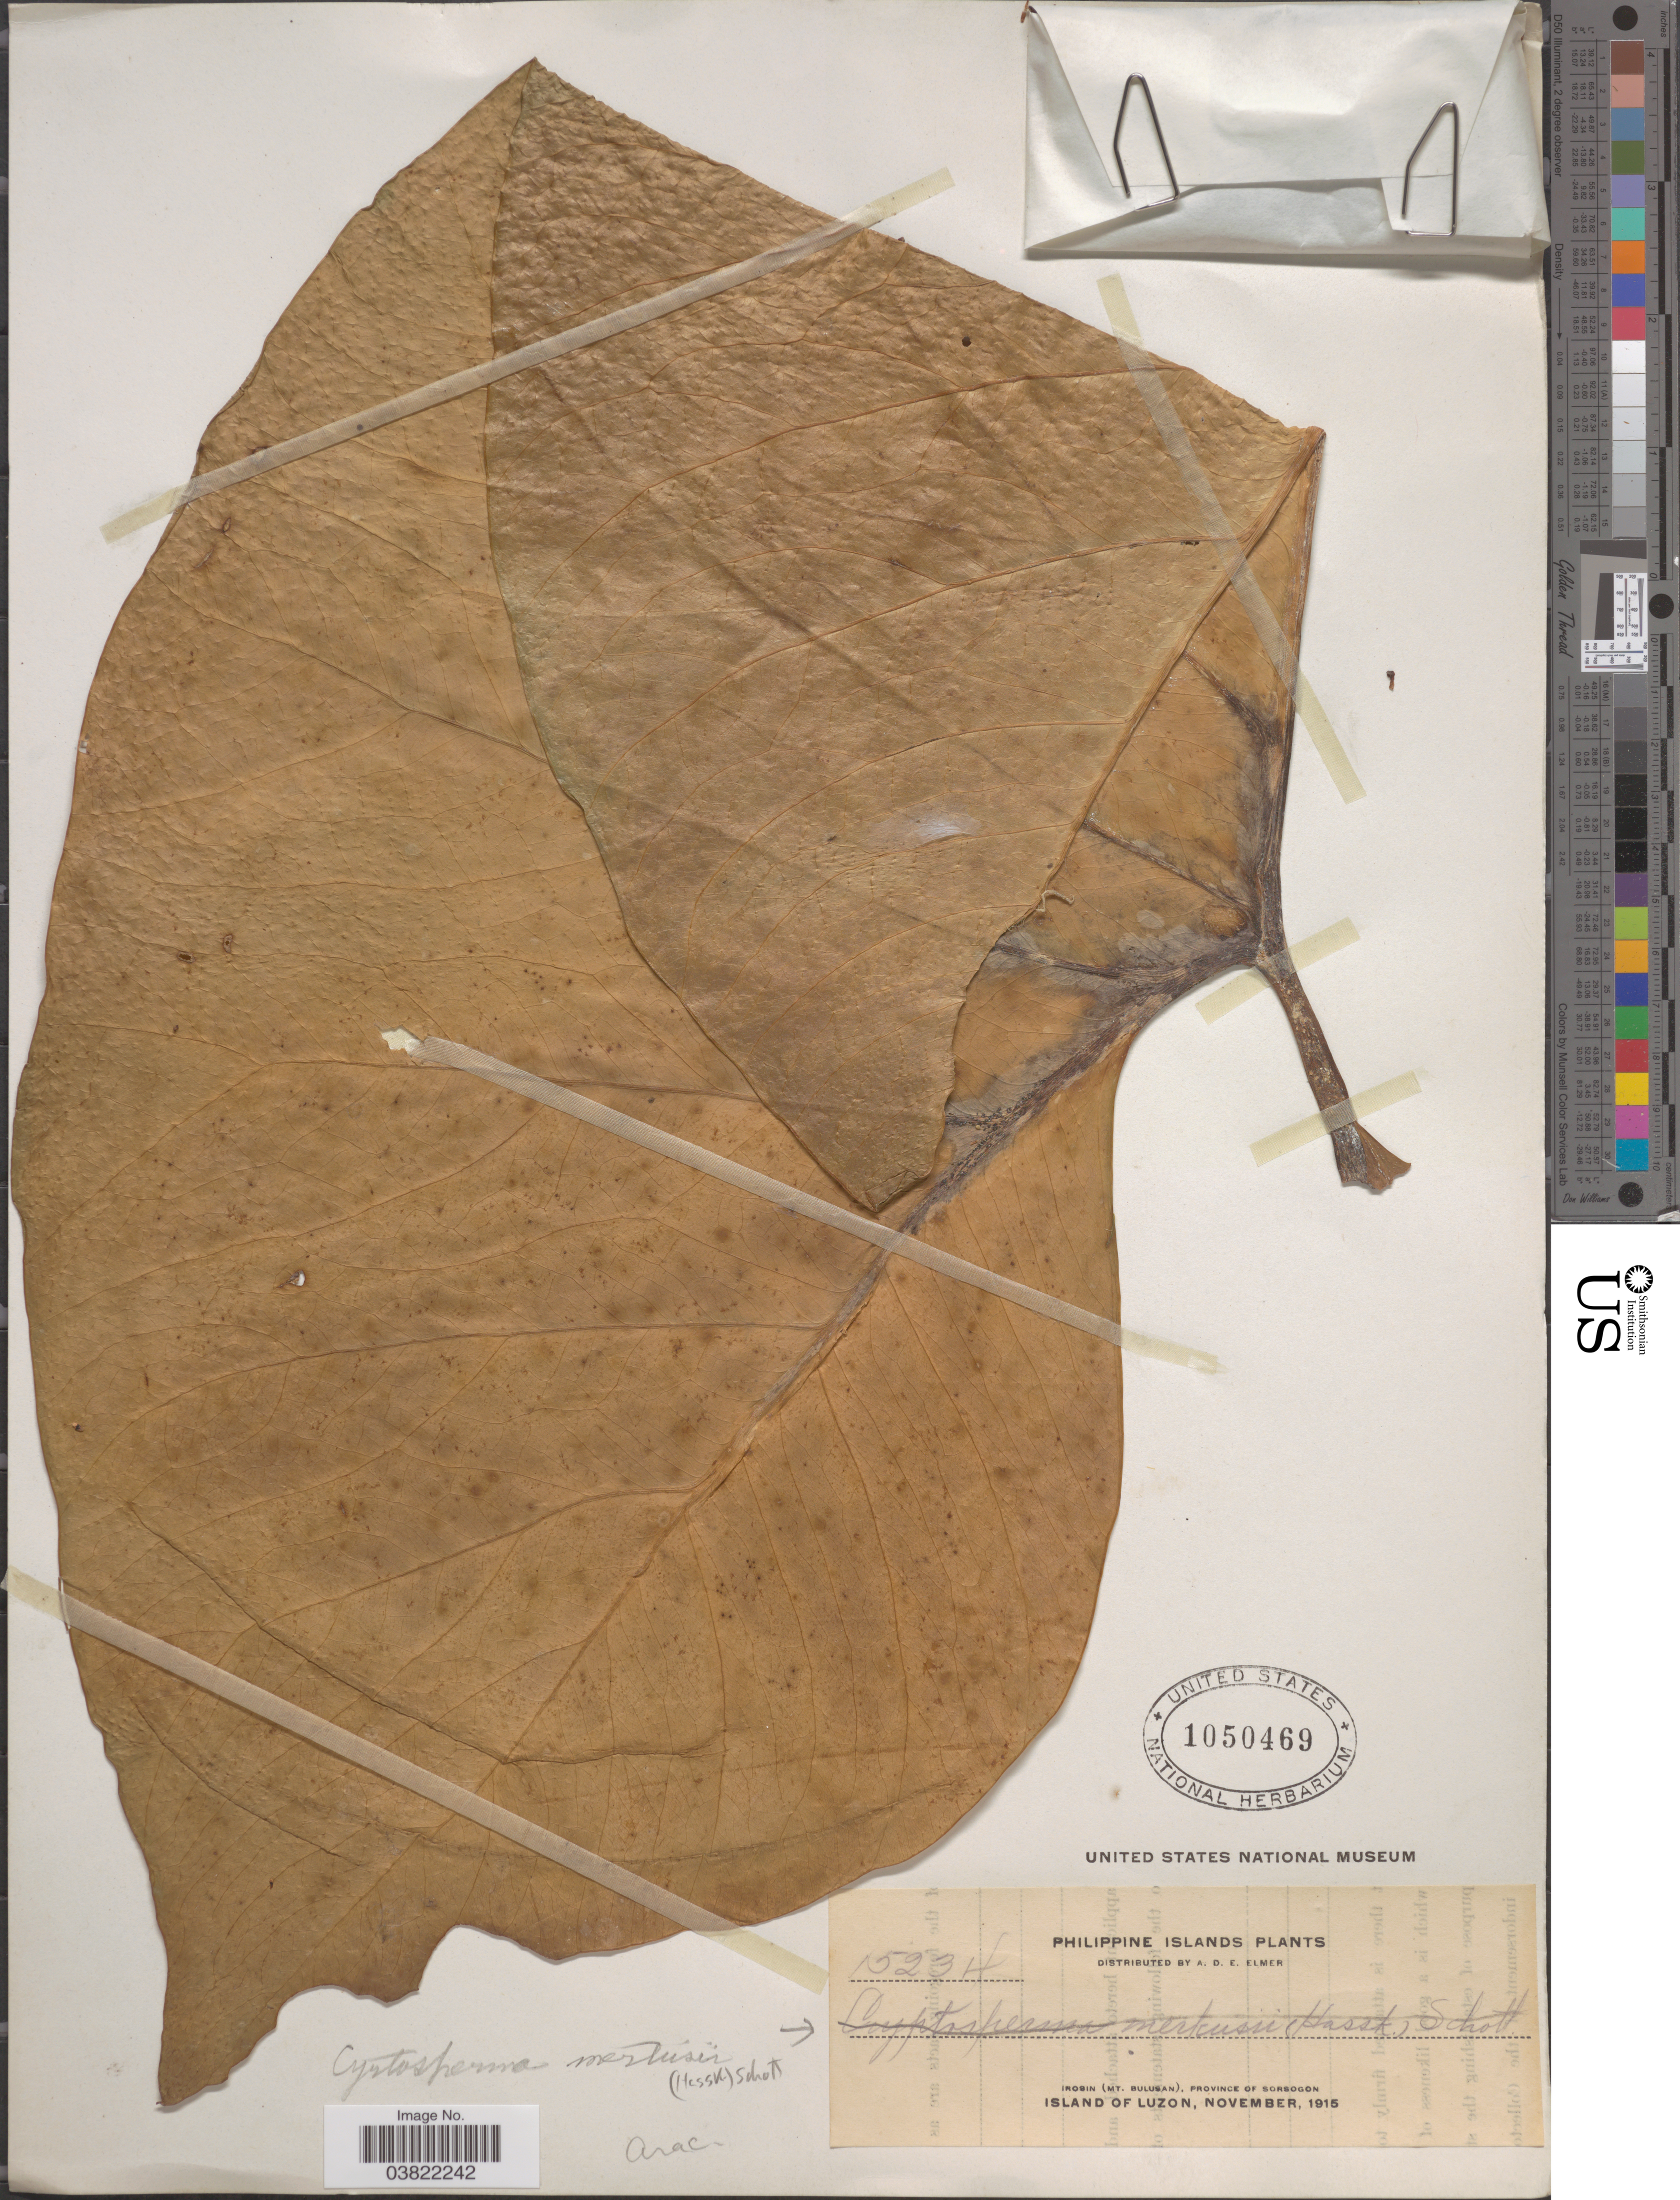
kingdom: Plantae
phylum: Tracheophyta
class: Liliopsida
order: Alismatales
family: Araceae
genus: Cyrtosperma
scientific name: Cyrtosperma merkusii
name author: (Hassk.) Schott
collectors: A. D. E. Elmer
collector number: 15234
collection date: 1915-11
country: Philippines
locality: Irosin (Mt. Bulusan), Province of Sorsogon. Island of Luzon.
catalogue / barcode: US 1050469